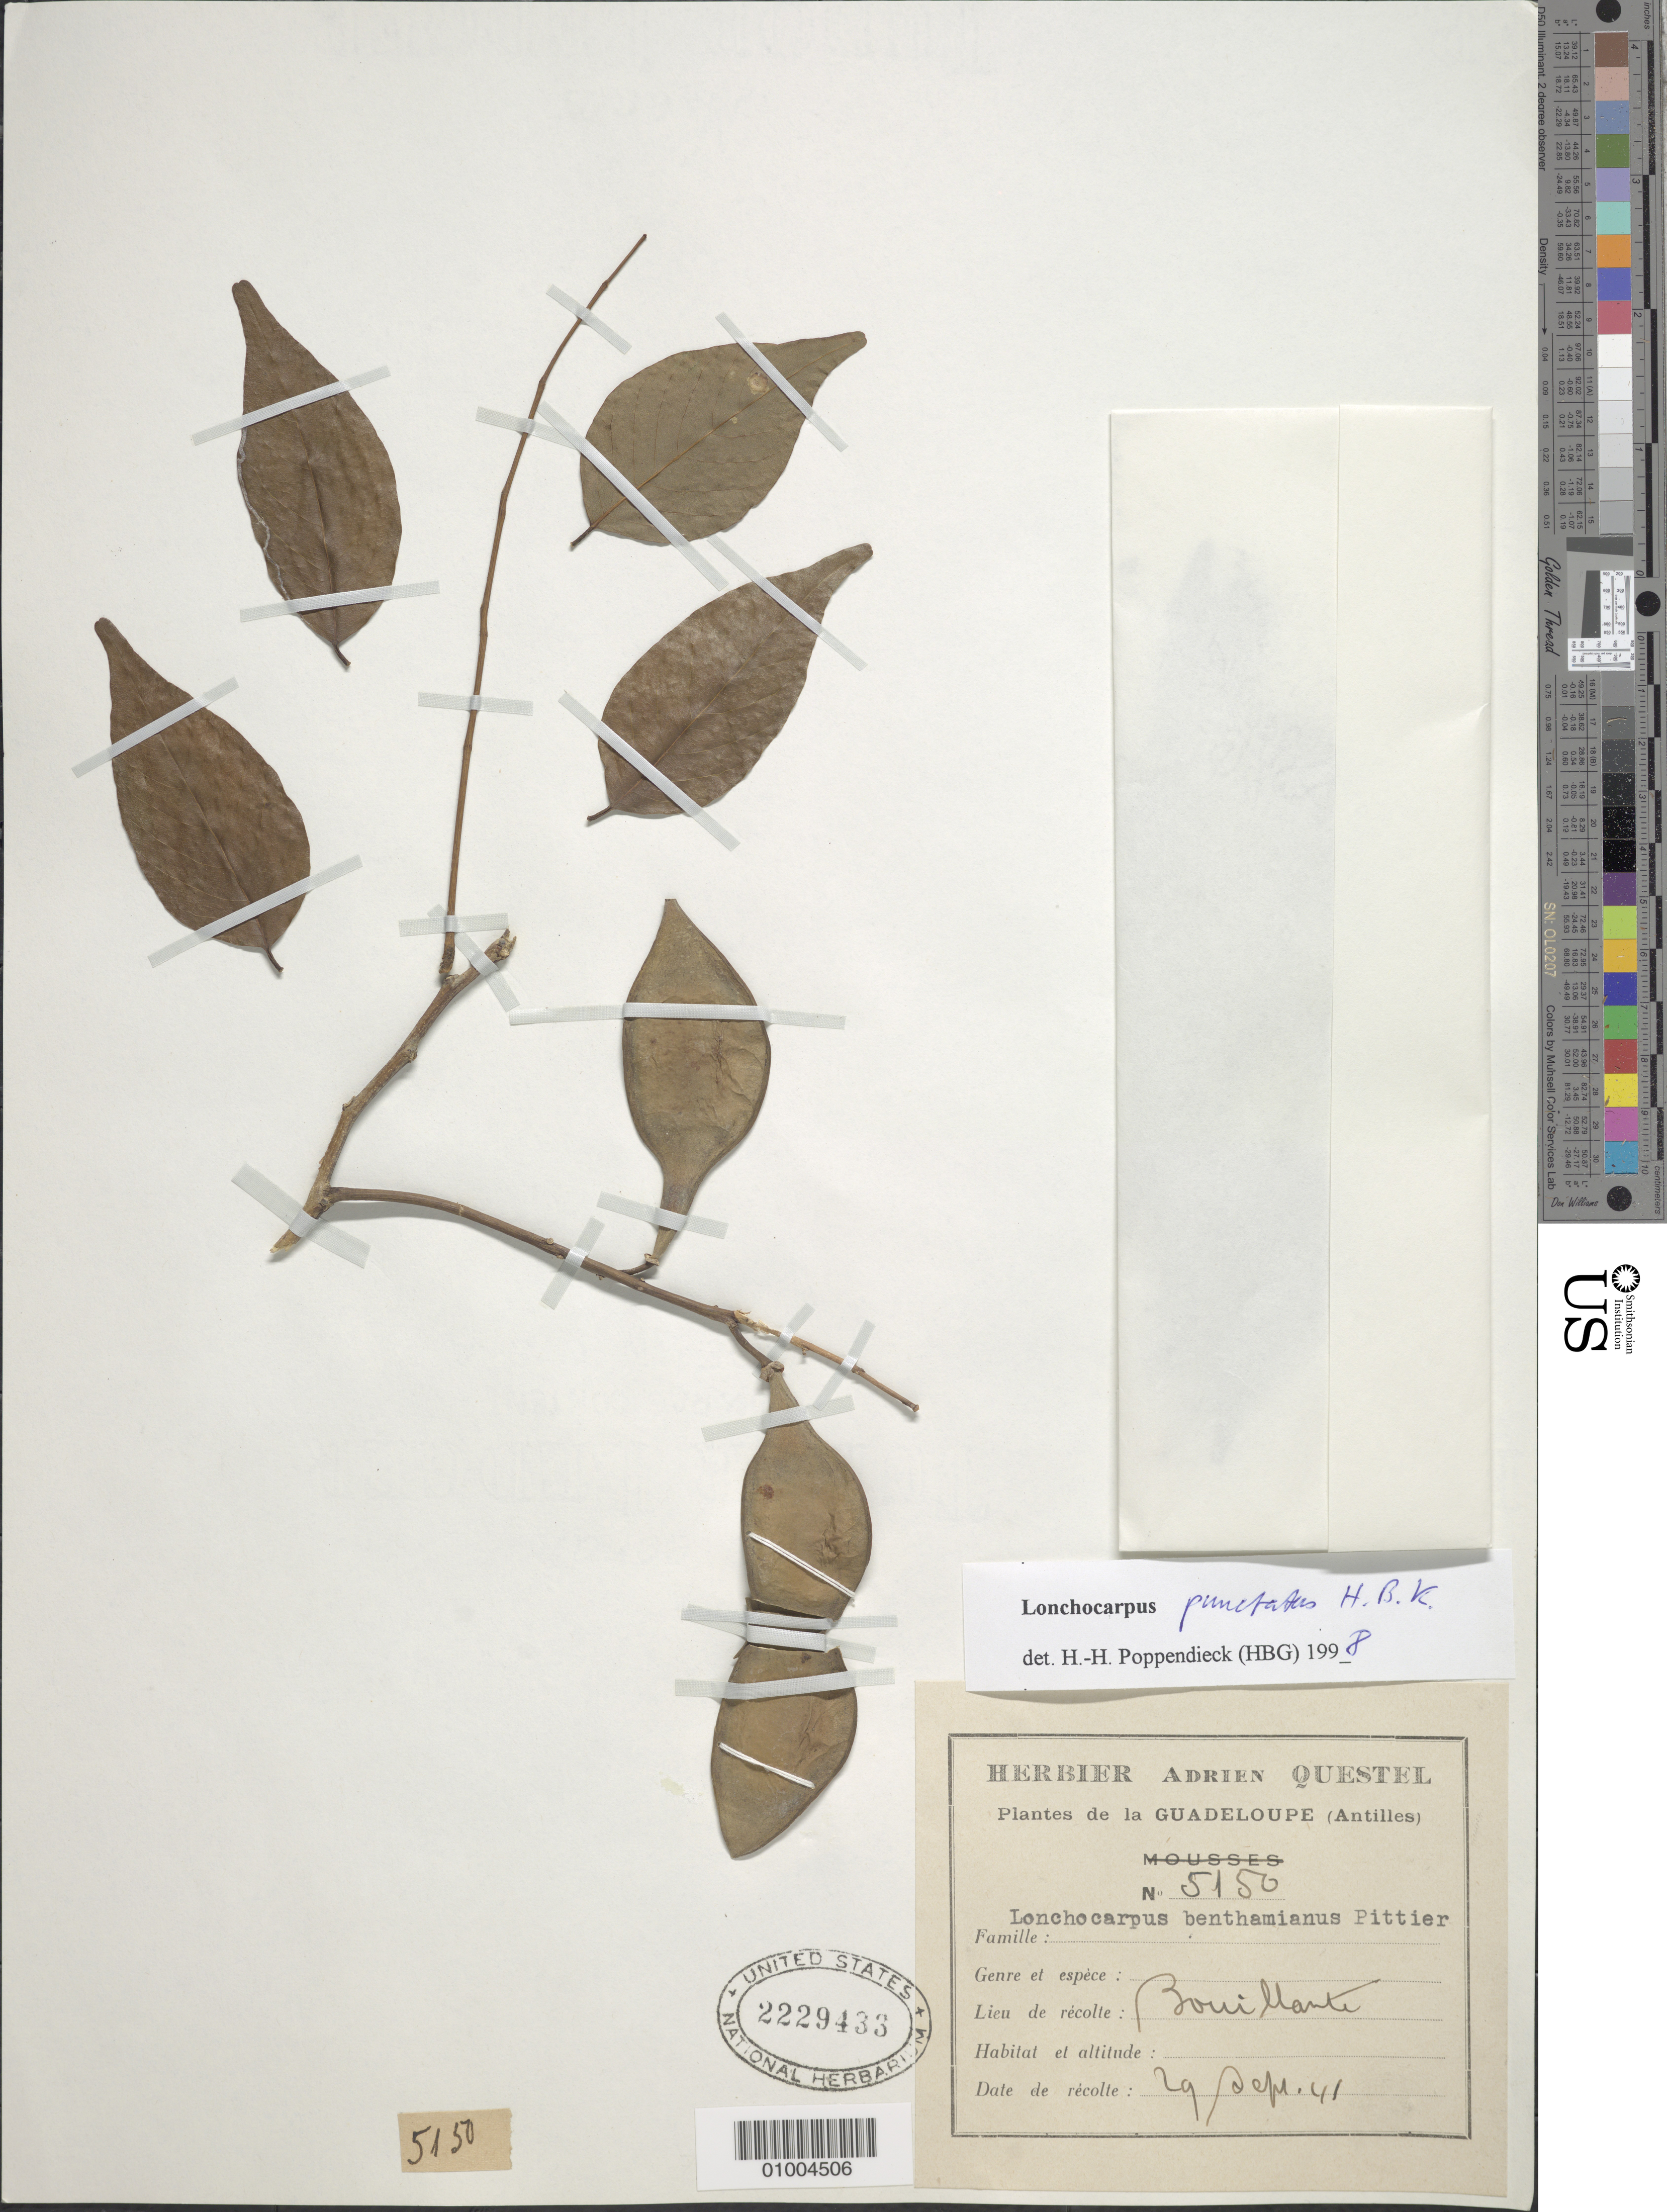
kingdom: Plantae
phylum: Tracheophyta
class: Magnoliopsida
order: Fabales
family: Fabaceae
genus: Lonchocarpus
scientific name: Lonchocarpus punctatus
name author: Kunth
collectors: A. Questel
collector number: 5150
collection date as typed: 29 Aug 1941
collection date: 1941-08-29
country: Guadeloupe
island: Basse Terre [Guadeloupe]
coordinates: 0 N, 0 E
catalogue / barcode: US 2229433